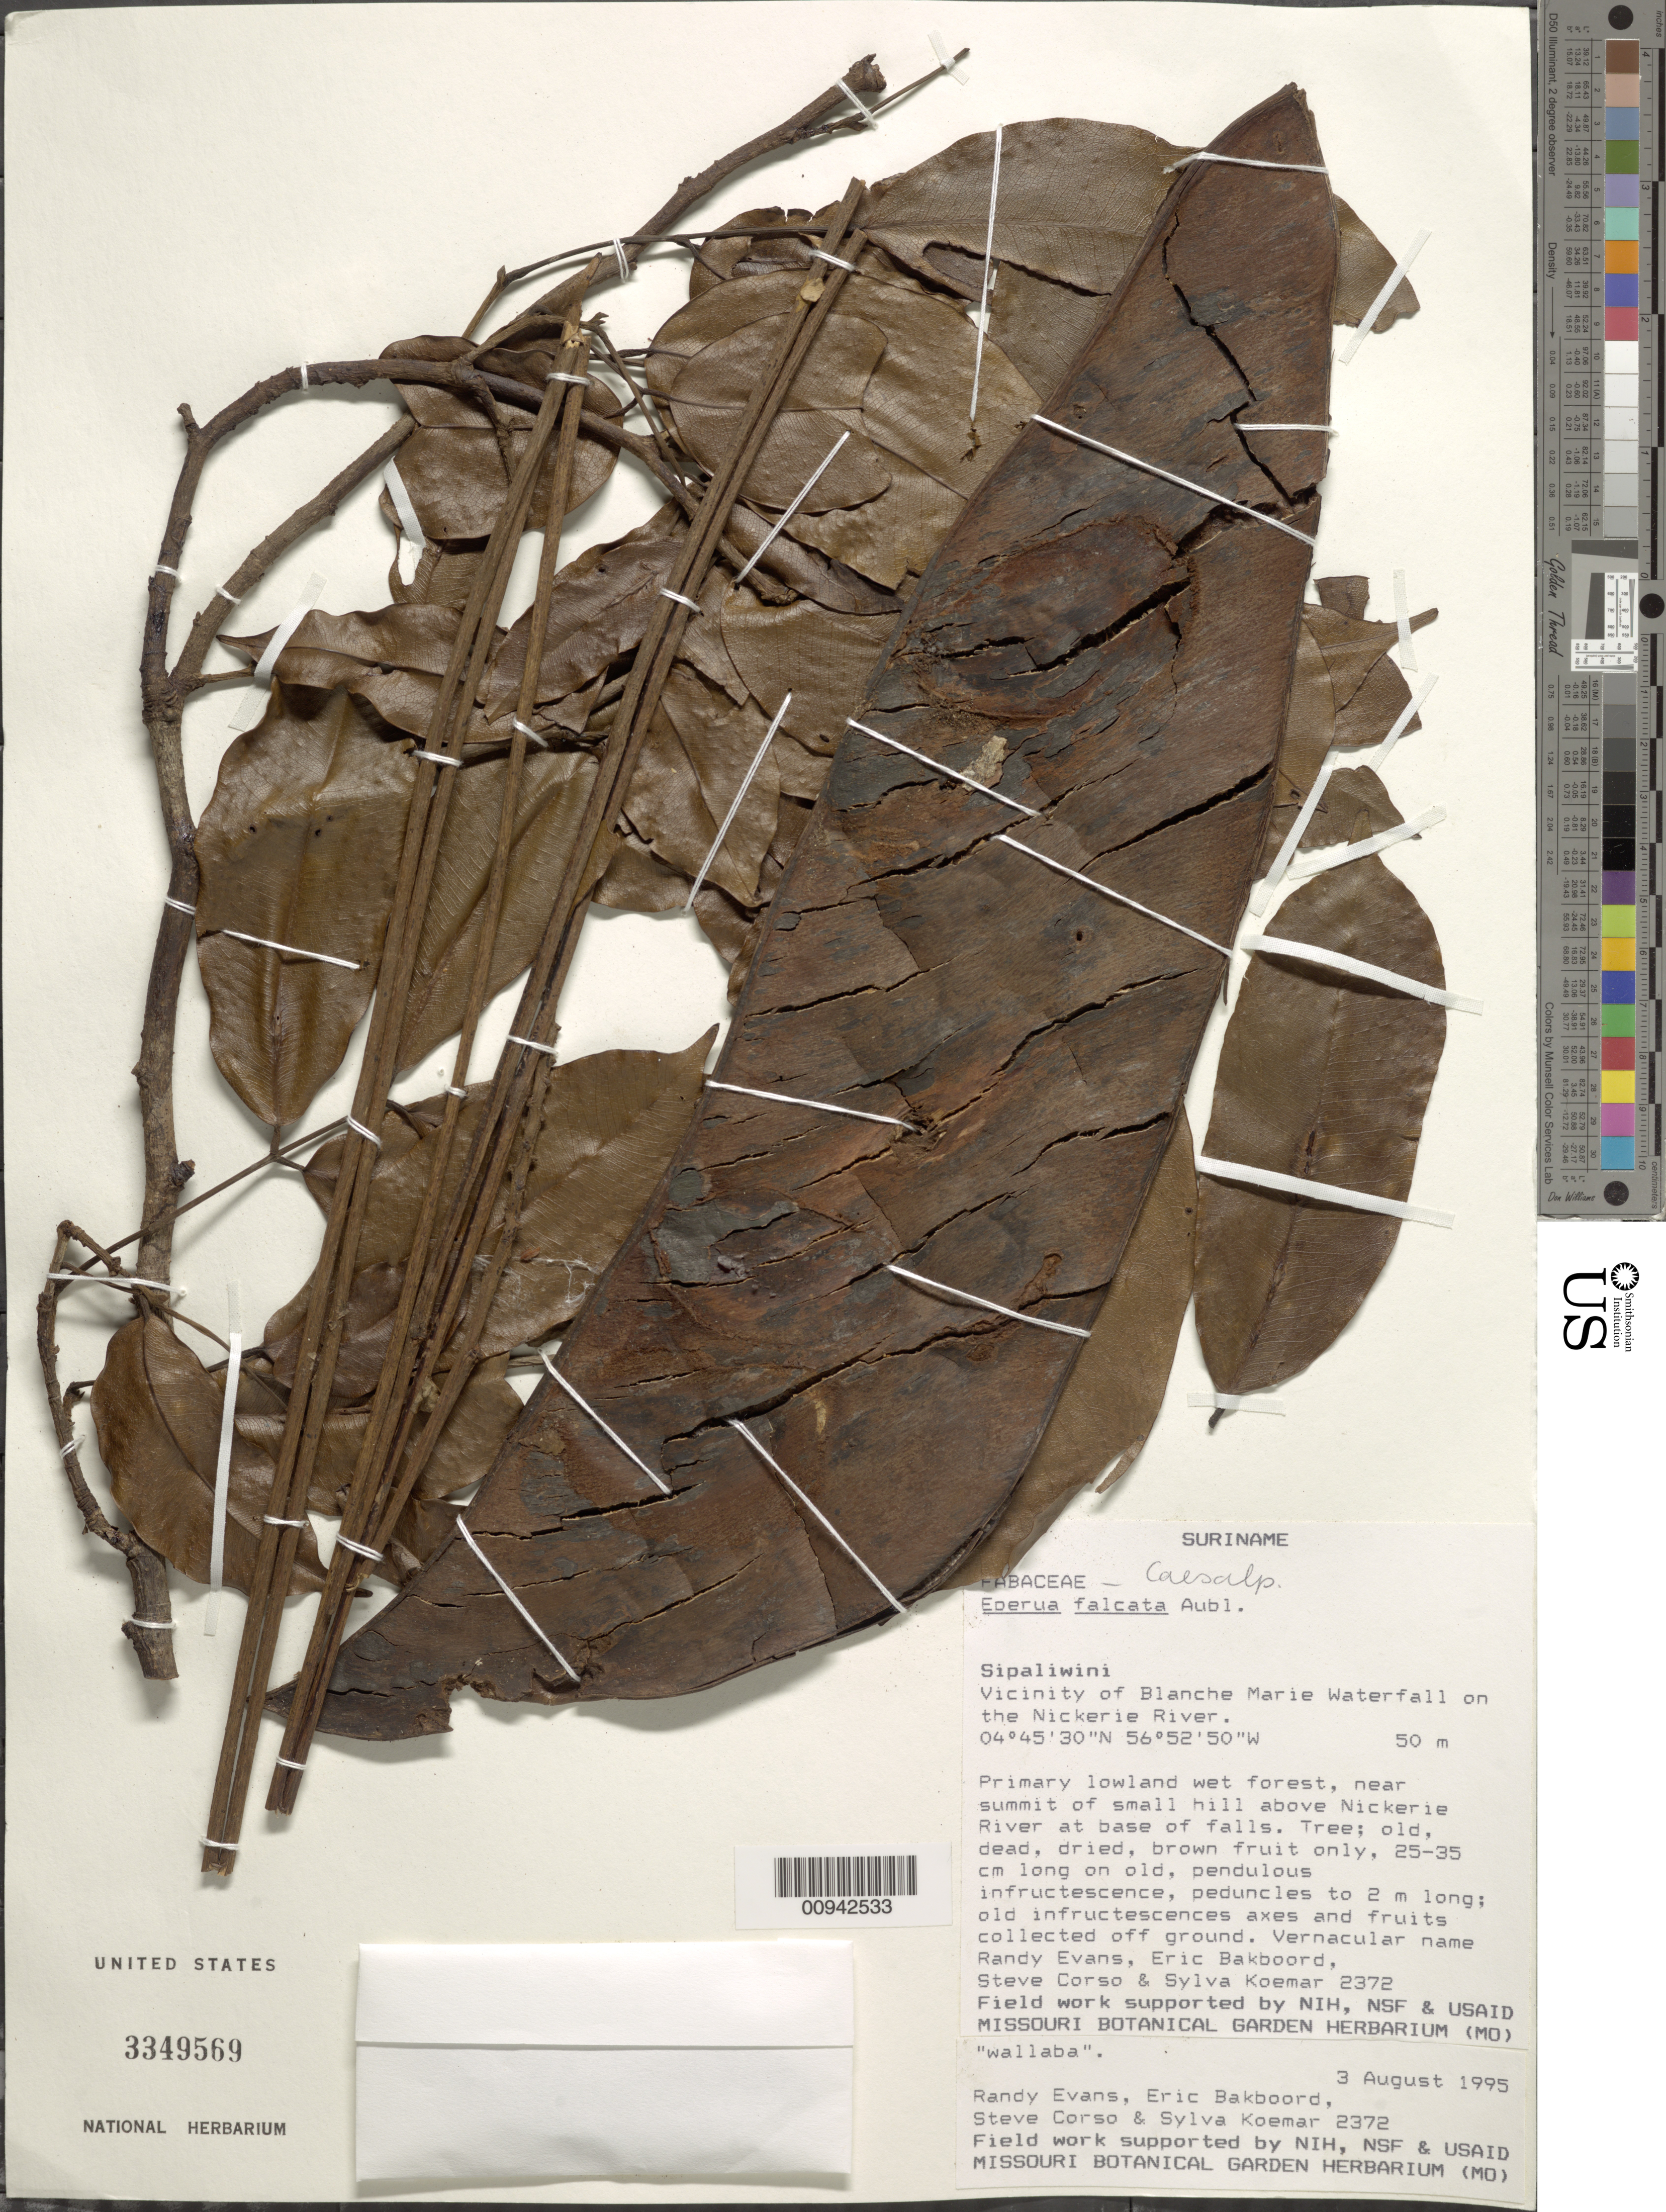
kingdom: Plantae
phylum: Tracheophyta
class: Magnoliopsida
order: Fabales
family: Fabaceae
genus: Eperua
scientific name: Eperua falcata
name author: Aubl.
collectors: R. Evans, E. Bakboord, S. Corso & S. Koemar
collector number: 2372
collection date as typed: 3-Aug-95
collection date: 1995-08-03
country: Suriname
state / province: Sipaliwini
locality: Blanche Marie Waterfall, vic., on Nickerie R.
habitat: Primary lowland wet forest, near summit of small hill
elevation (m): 50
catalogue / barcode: US 3349569